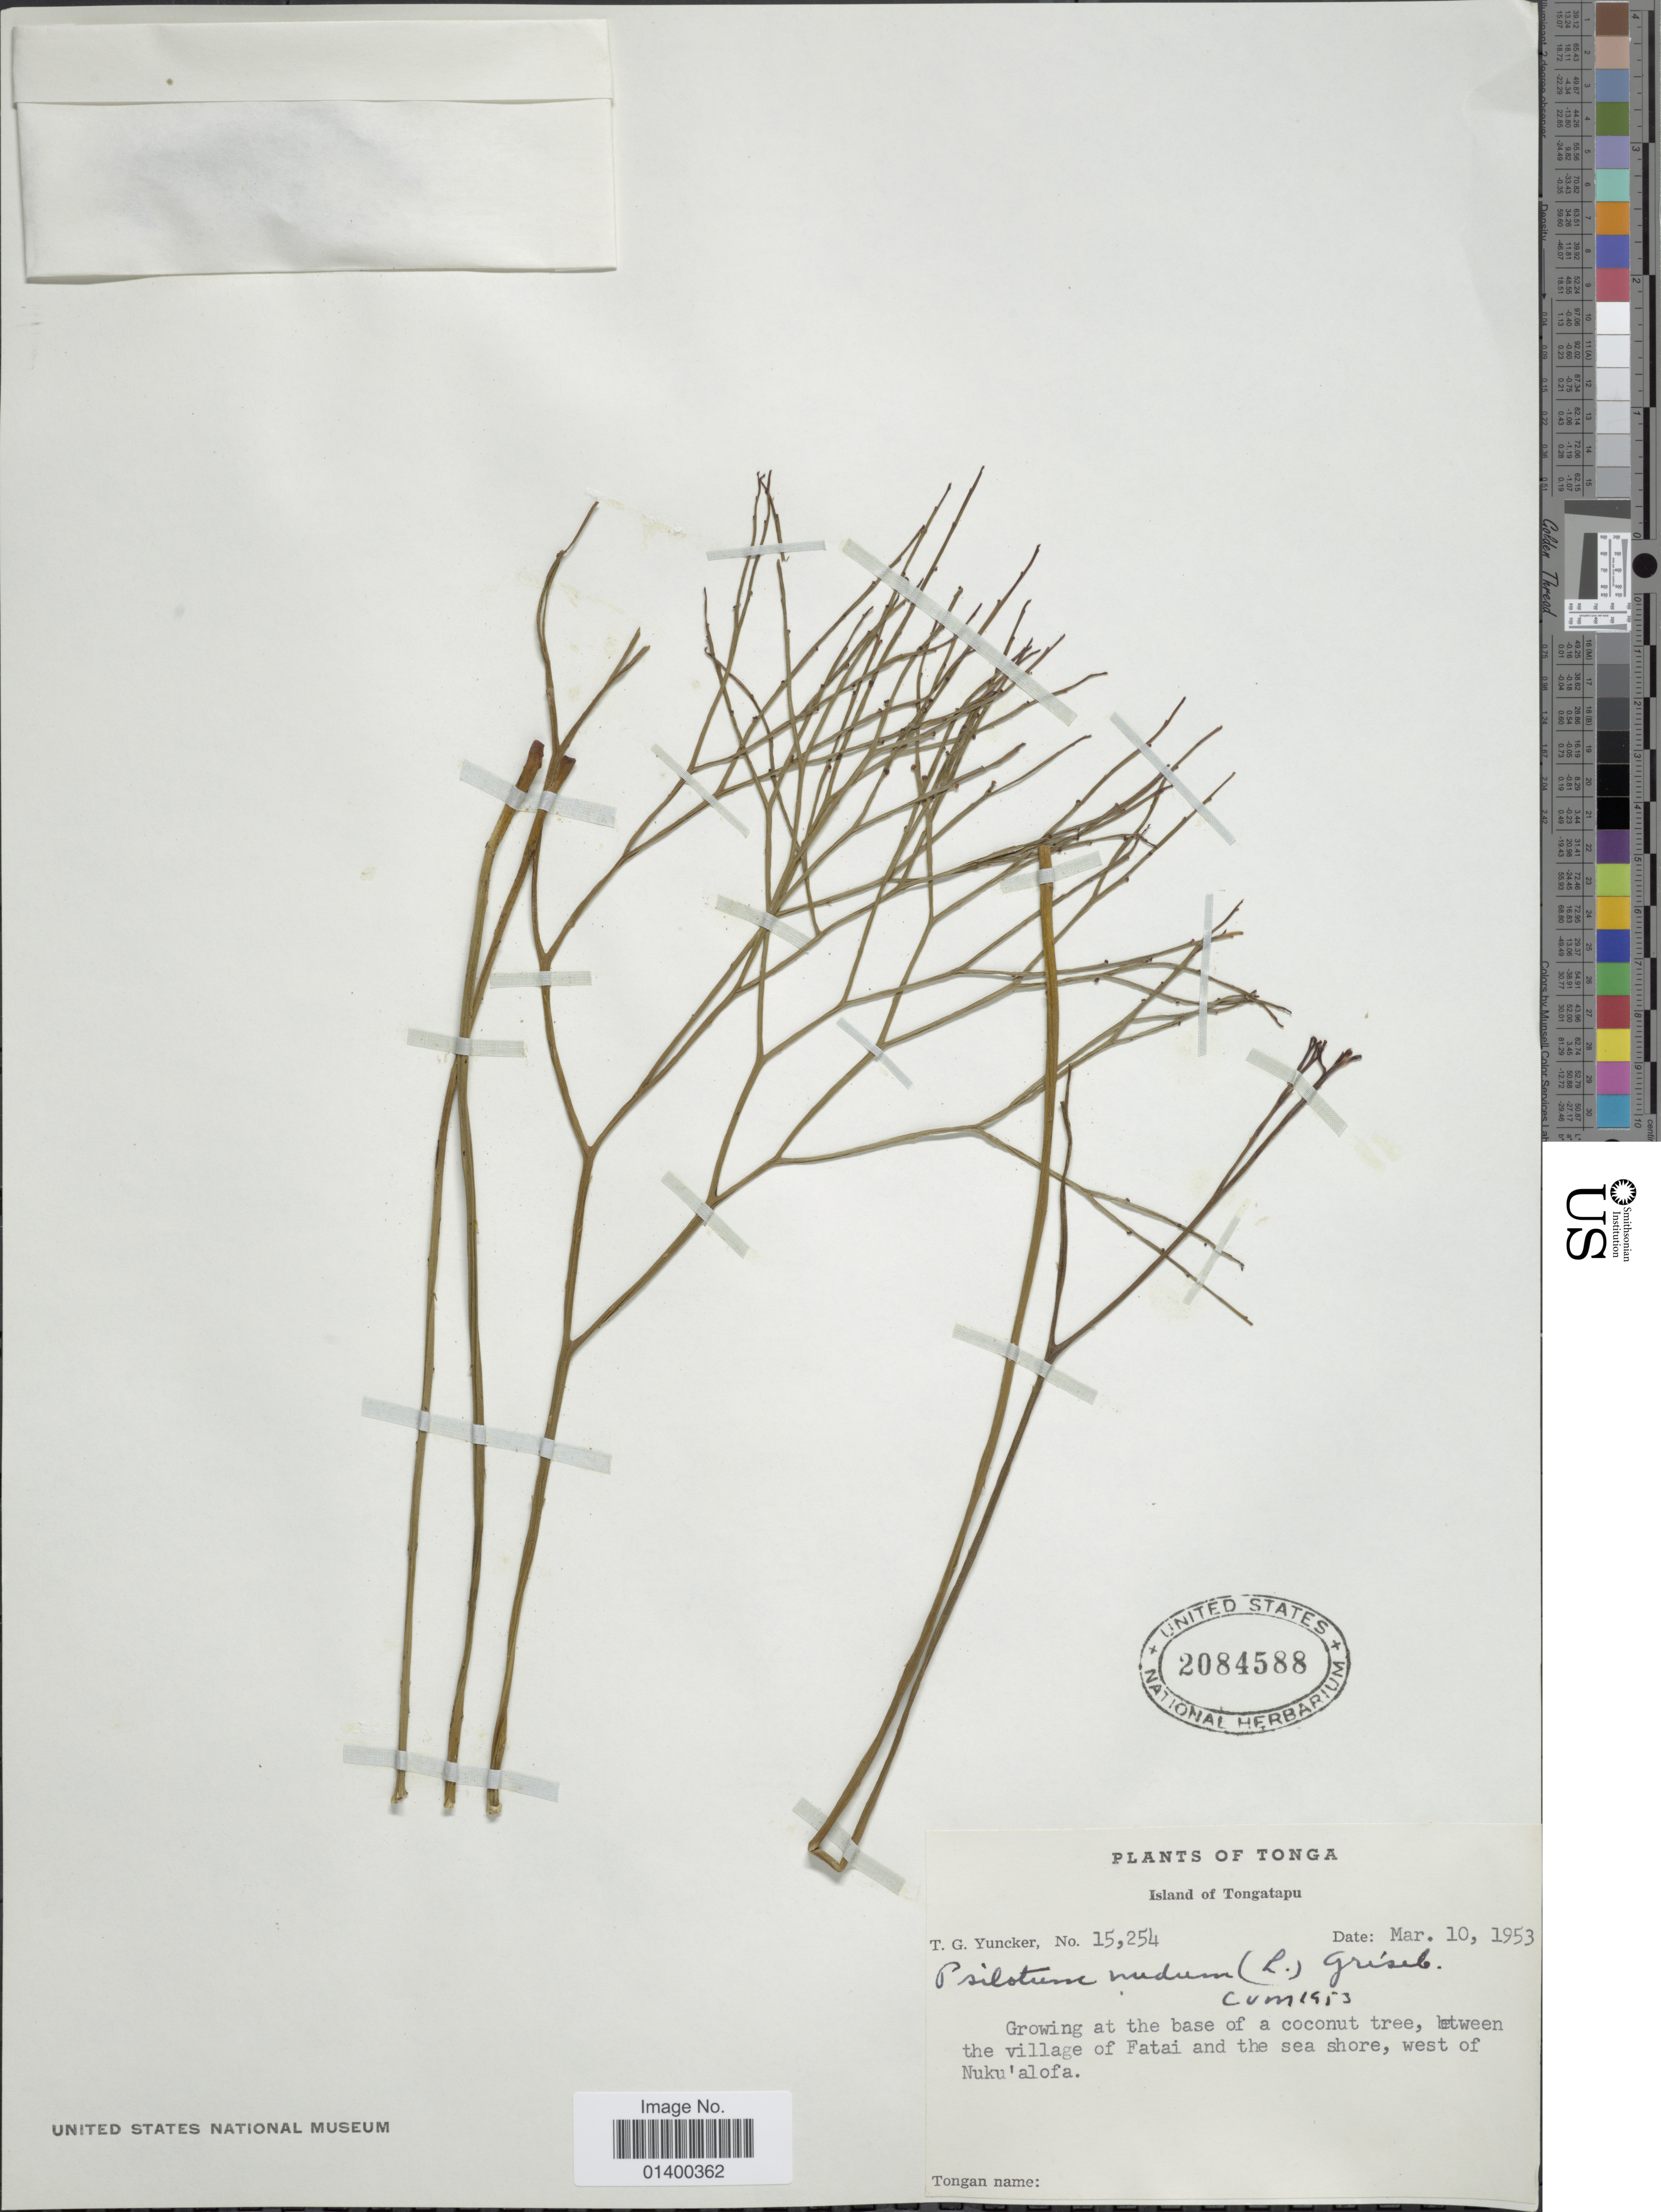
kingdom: Plantae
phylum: Tracheophyta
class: Polypodiopsida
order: Psilotales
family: Psilotaceae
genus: Psilotum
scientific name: Psilotum nudum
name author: (L.) P. Beauv.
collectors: T. G. Yuncker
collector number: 15254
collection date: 1953-03-10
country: Tonga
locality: Island of Tongatapu, between the village of Fatai and the sea shore, west of Nuku'alofa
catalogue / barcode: US 2084588